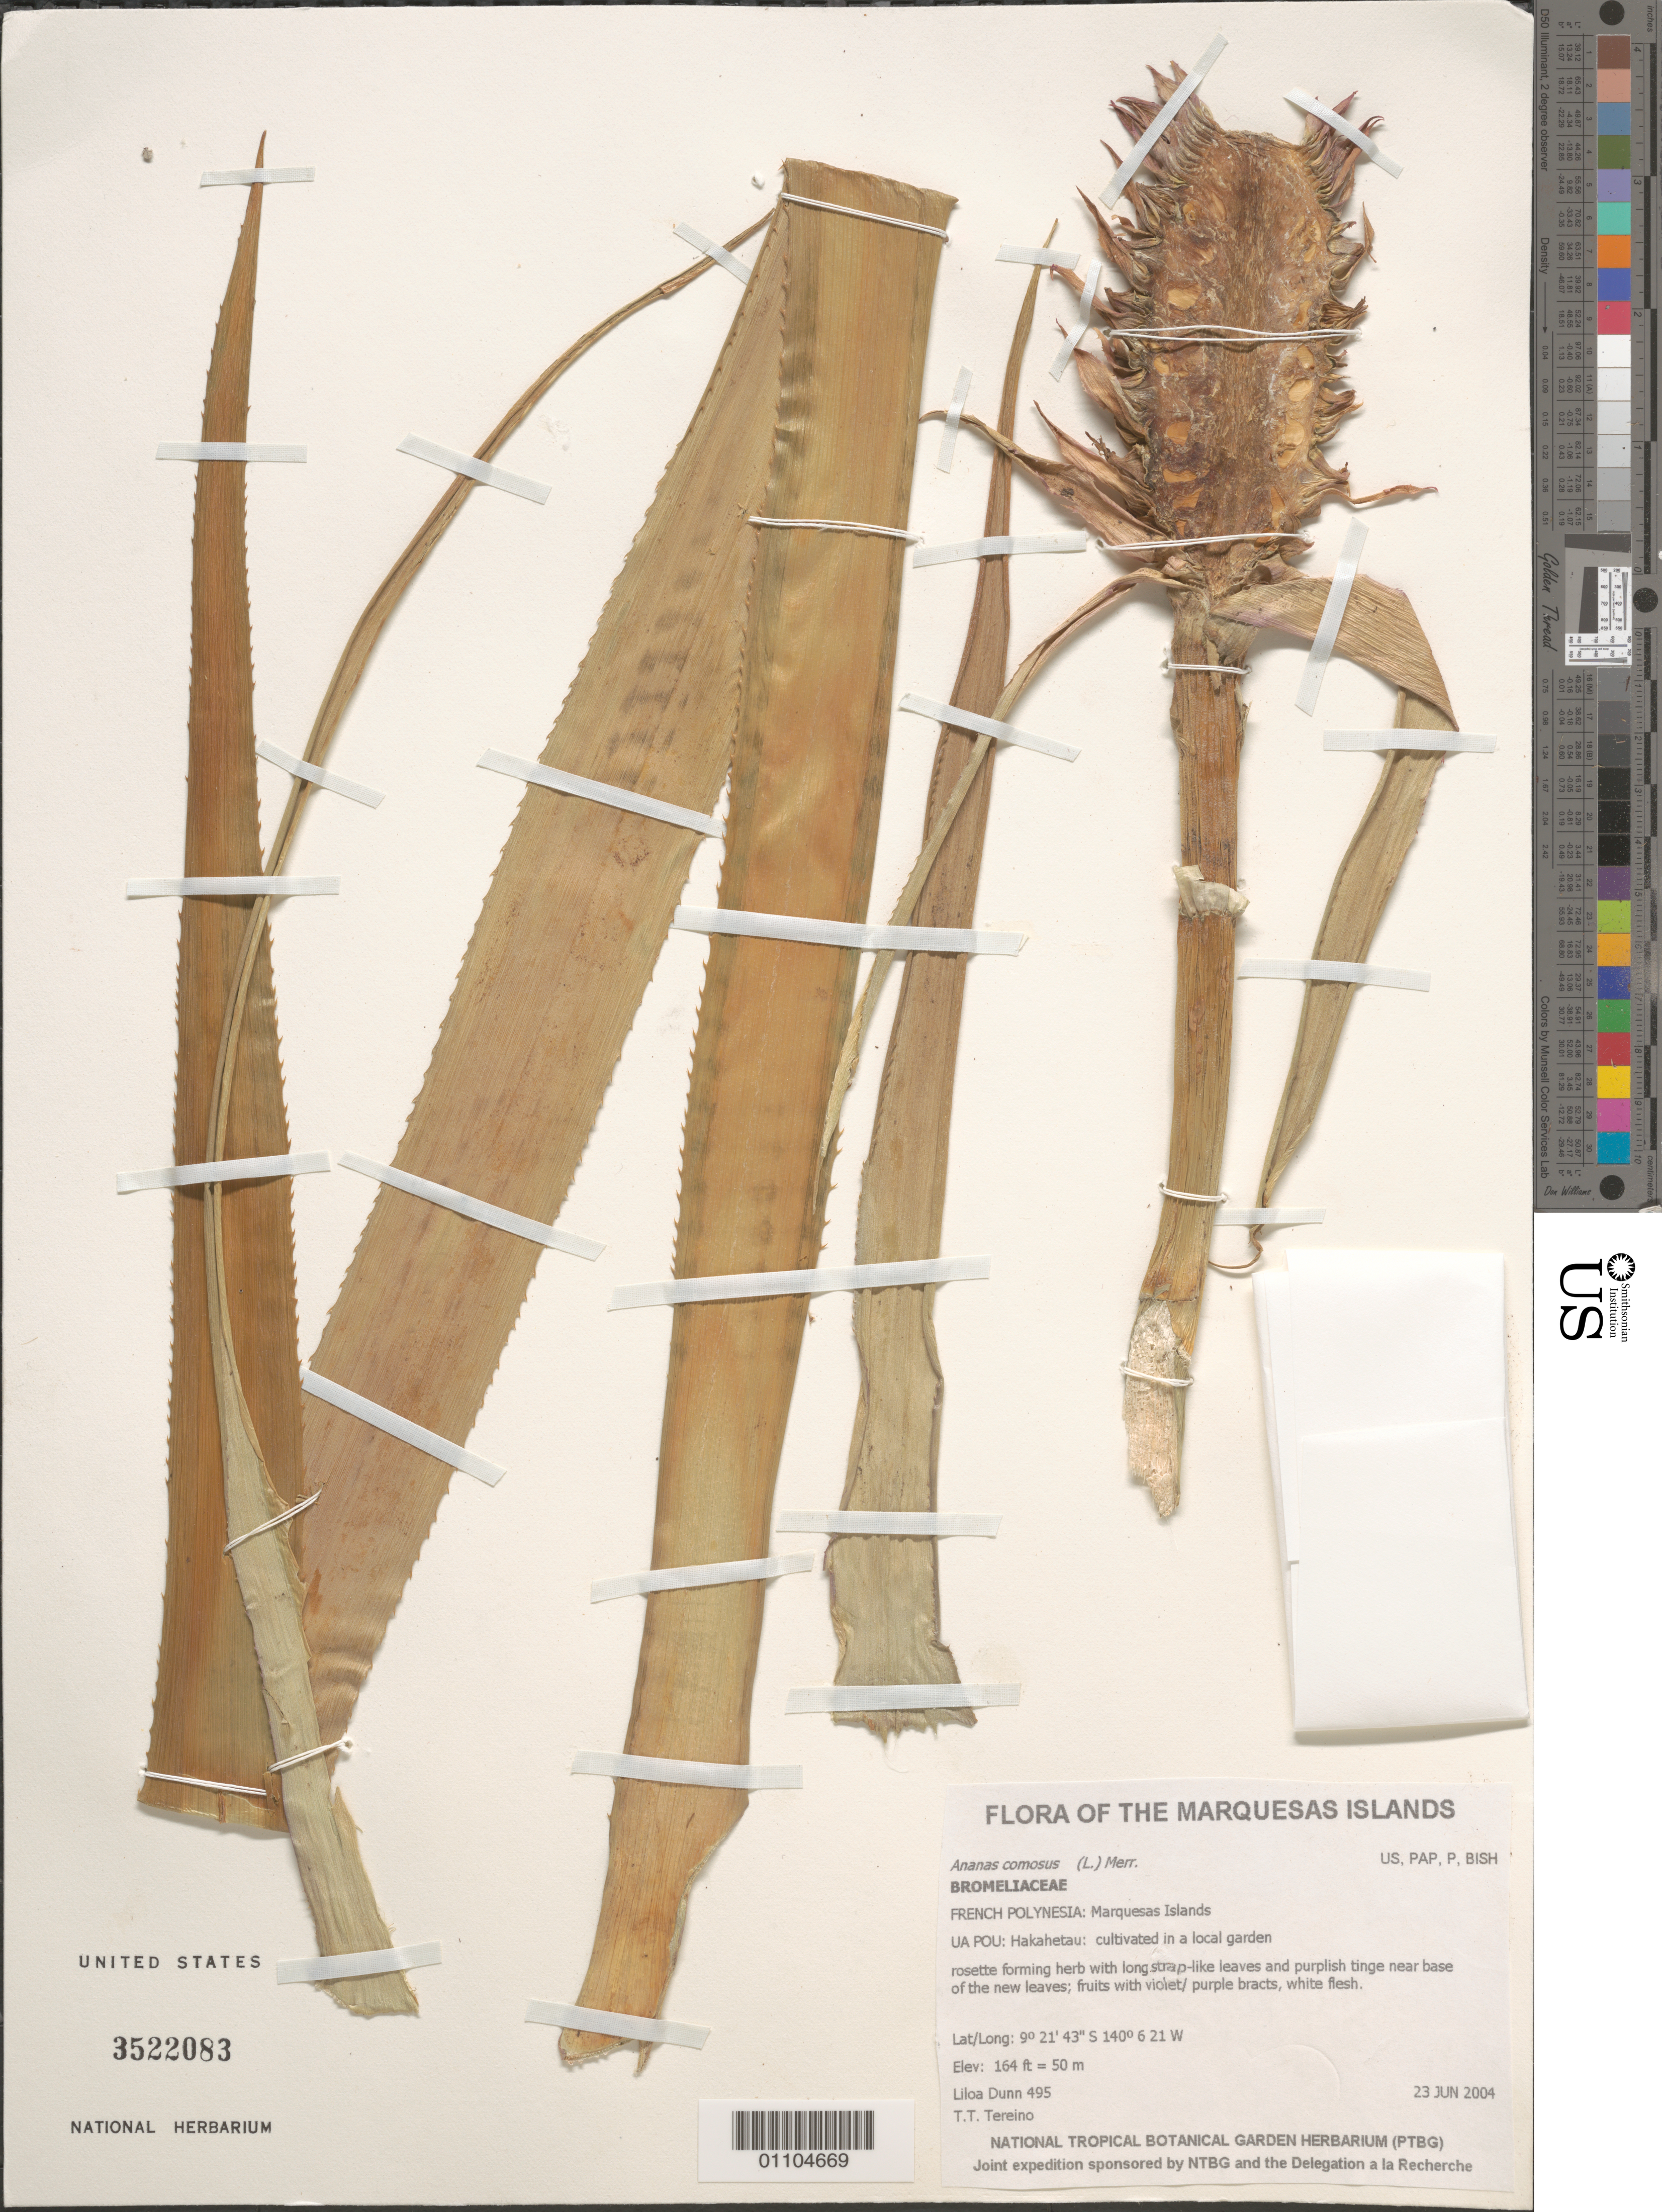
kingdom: Plantae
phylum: Tracheophyta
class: Liliopsida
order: Poales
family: Bromeliaceae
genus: Ananas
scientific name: Ananas comosus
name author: (L.) Merr.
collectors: L. Dunn & T. Tereino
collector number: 495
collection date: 2004-06-23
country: French Polynesia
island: Ua Pou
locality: Hakahetau: cultivated in a local garden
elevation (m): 50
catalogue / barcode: US 3522083